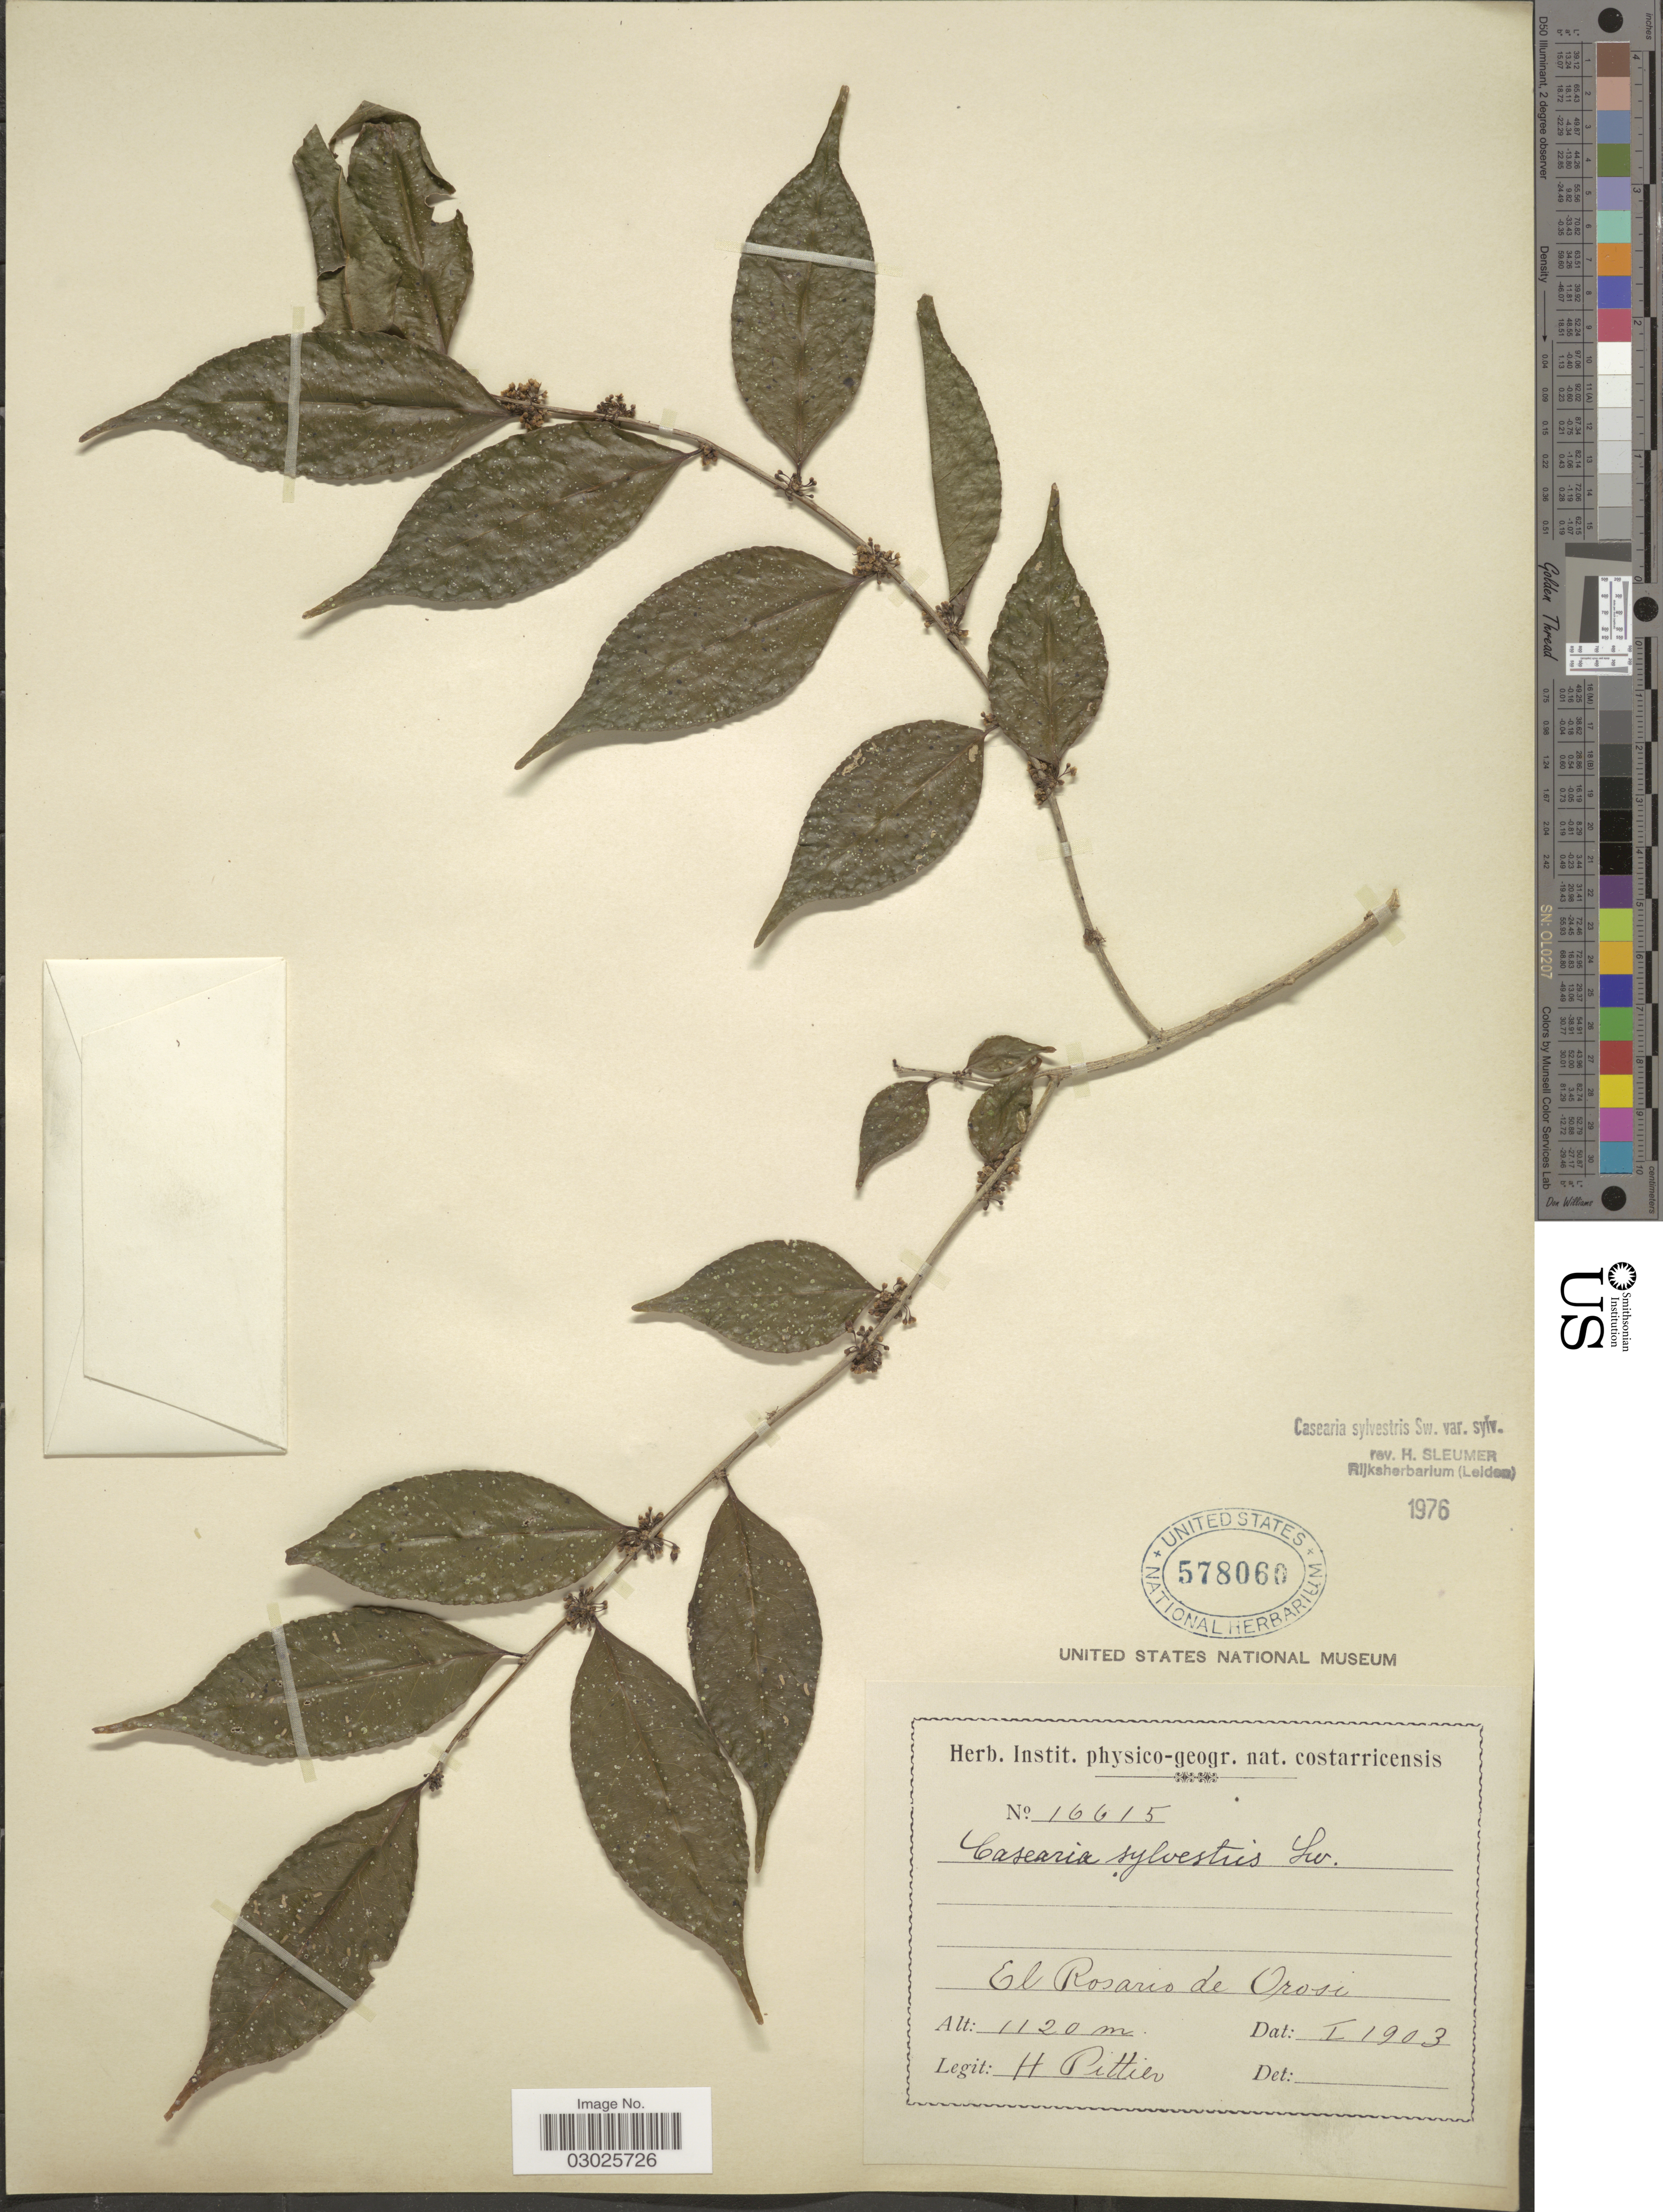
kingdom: Plantae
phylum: Tracheophyta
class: Magnoliopsida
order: Malpighiales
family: Salicaceae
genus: Casearia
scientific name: Casearia sylvestris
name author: Sw.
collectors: H. F. Pittier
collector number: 16615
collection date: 1903-01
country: Costa Rica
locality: El Rosario de Orosi.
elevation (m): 1120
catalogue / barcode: US 578060